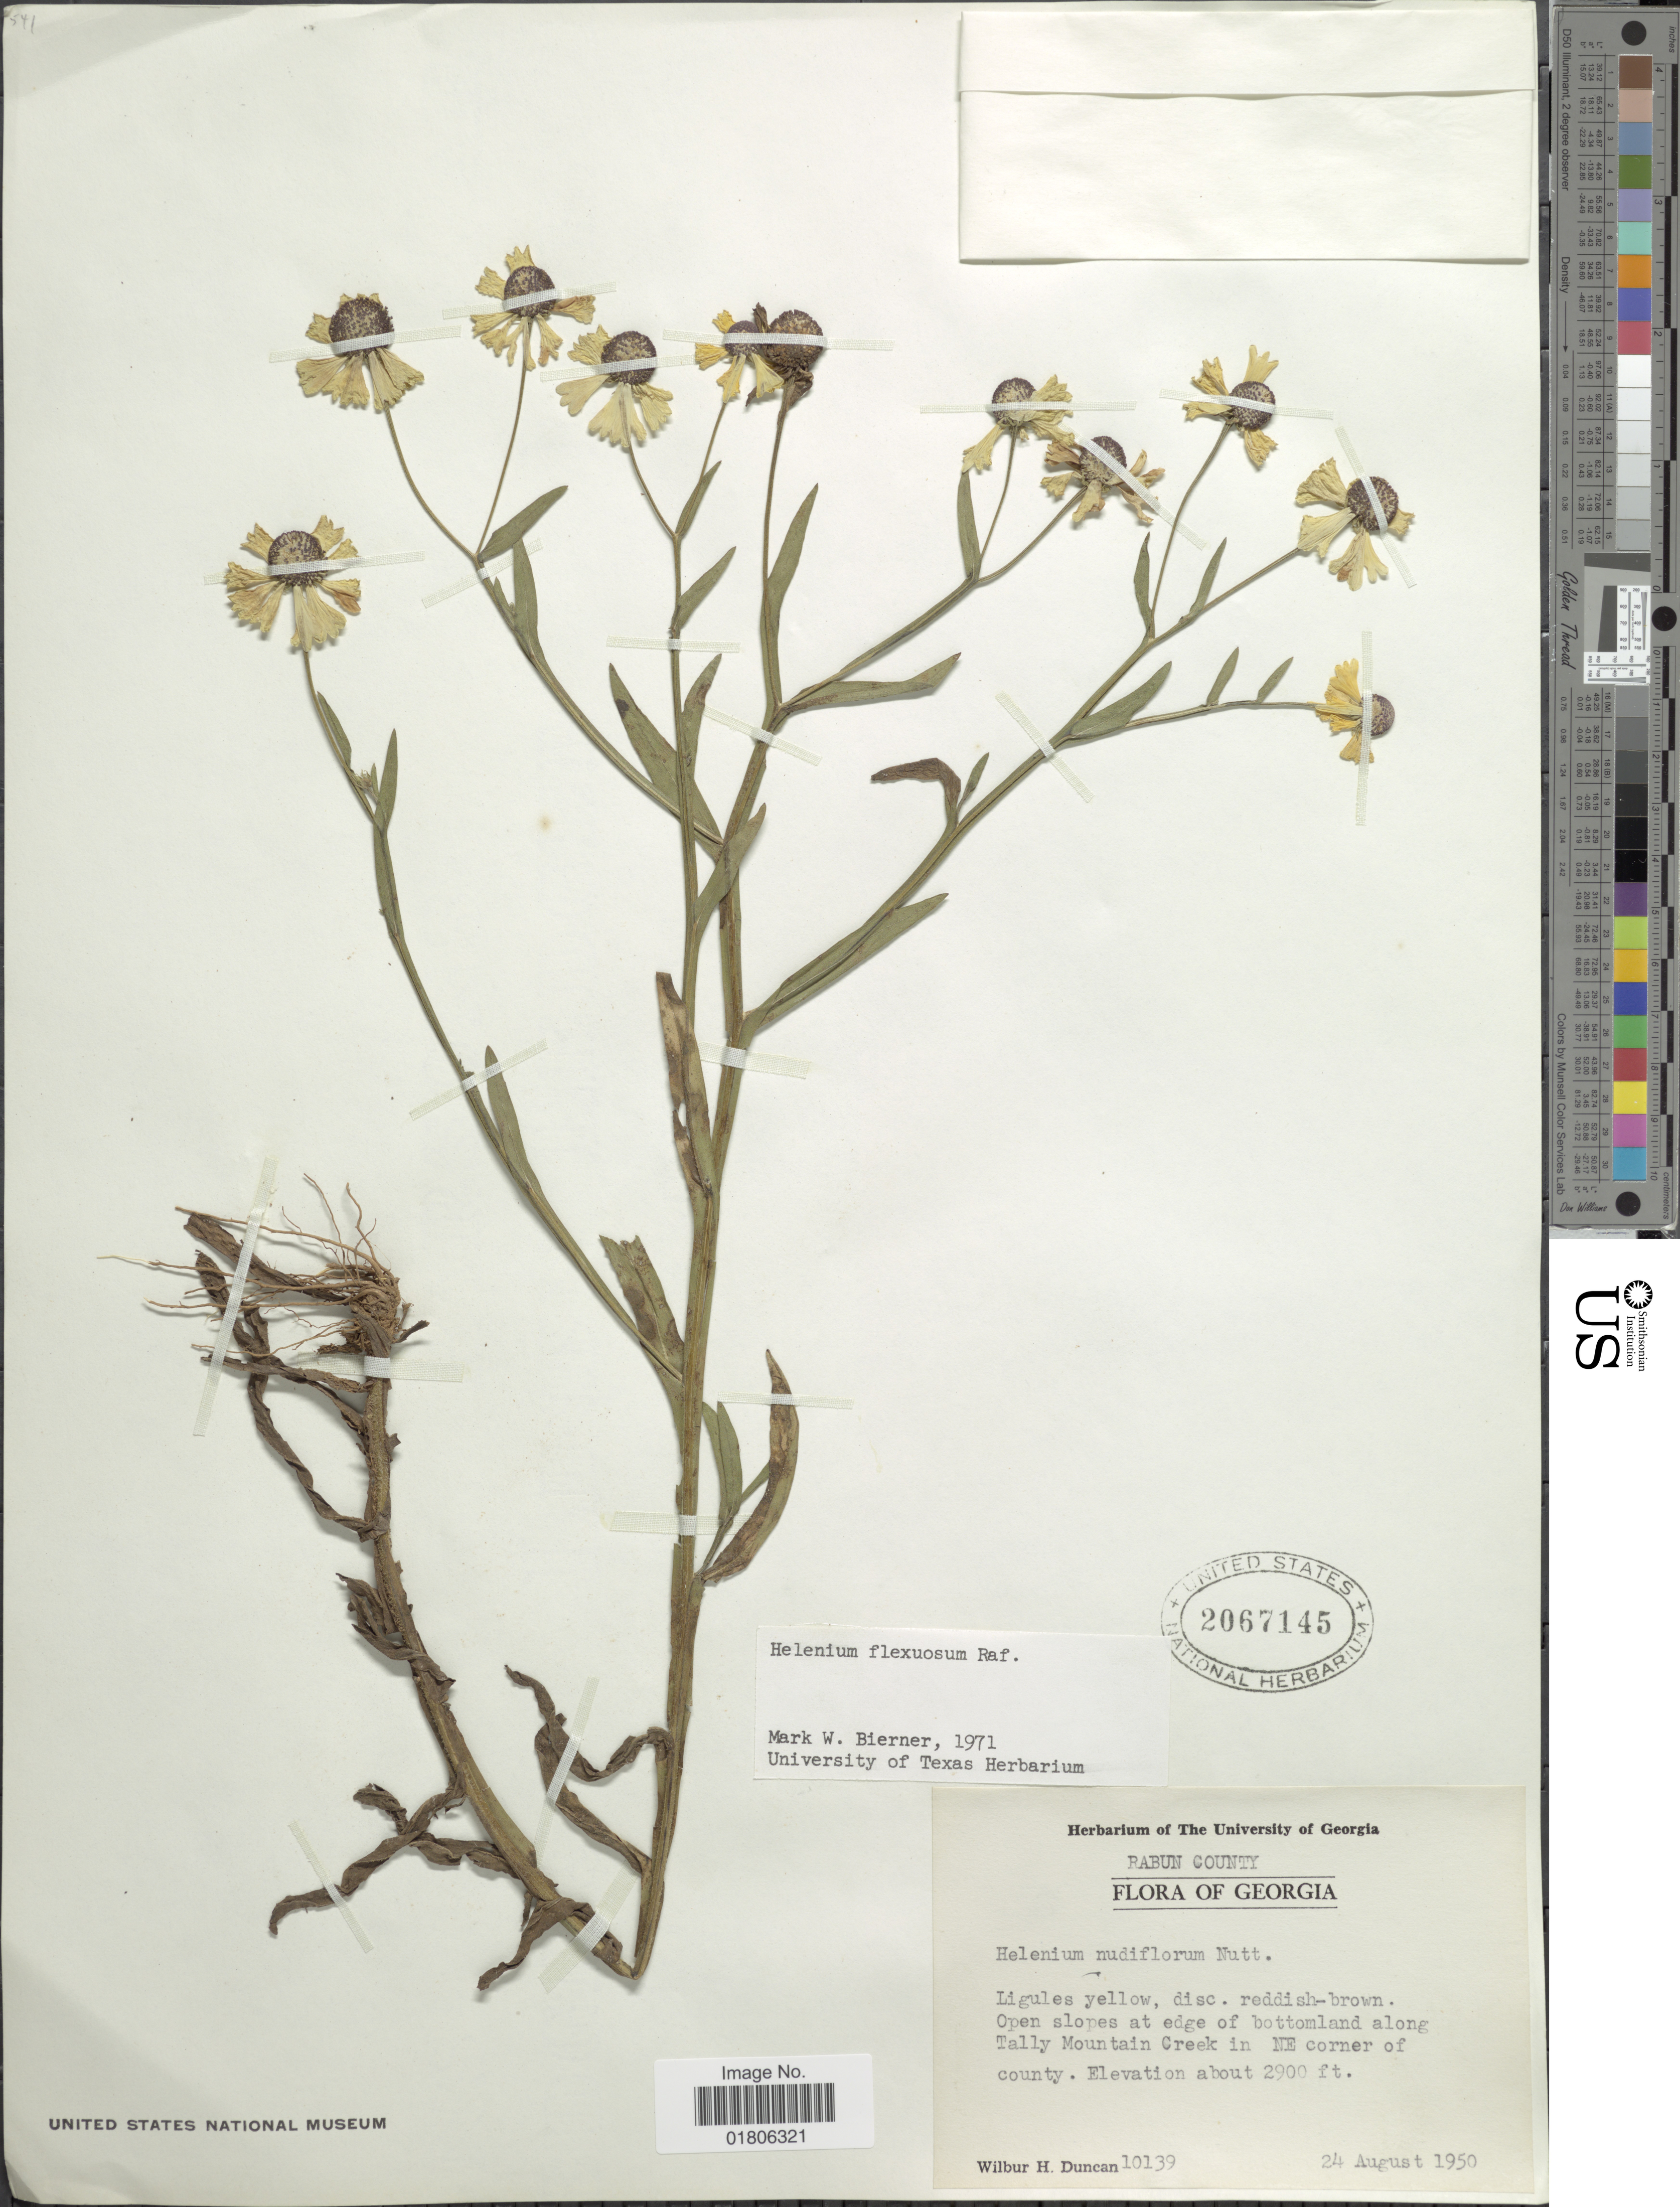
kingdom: Plantae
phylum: Tracheophyta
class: Magnoliopsida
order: Asterales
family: Asteraceae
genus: Helenium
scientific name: Helenium flexuosum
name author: Raf.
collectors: S. B. Parish & W. F. Parish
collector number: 562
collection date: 1885-06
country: United States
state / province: Georgia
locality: Southern California. San Bernardino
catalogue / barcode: US 782658